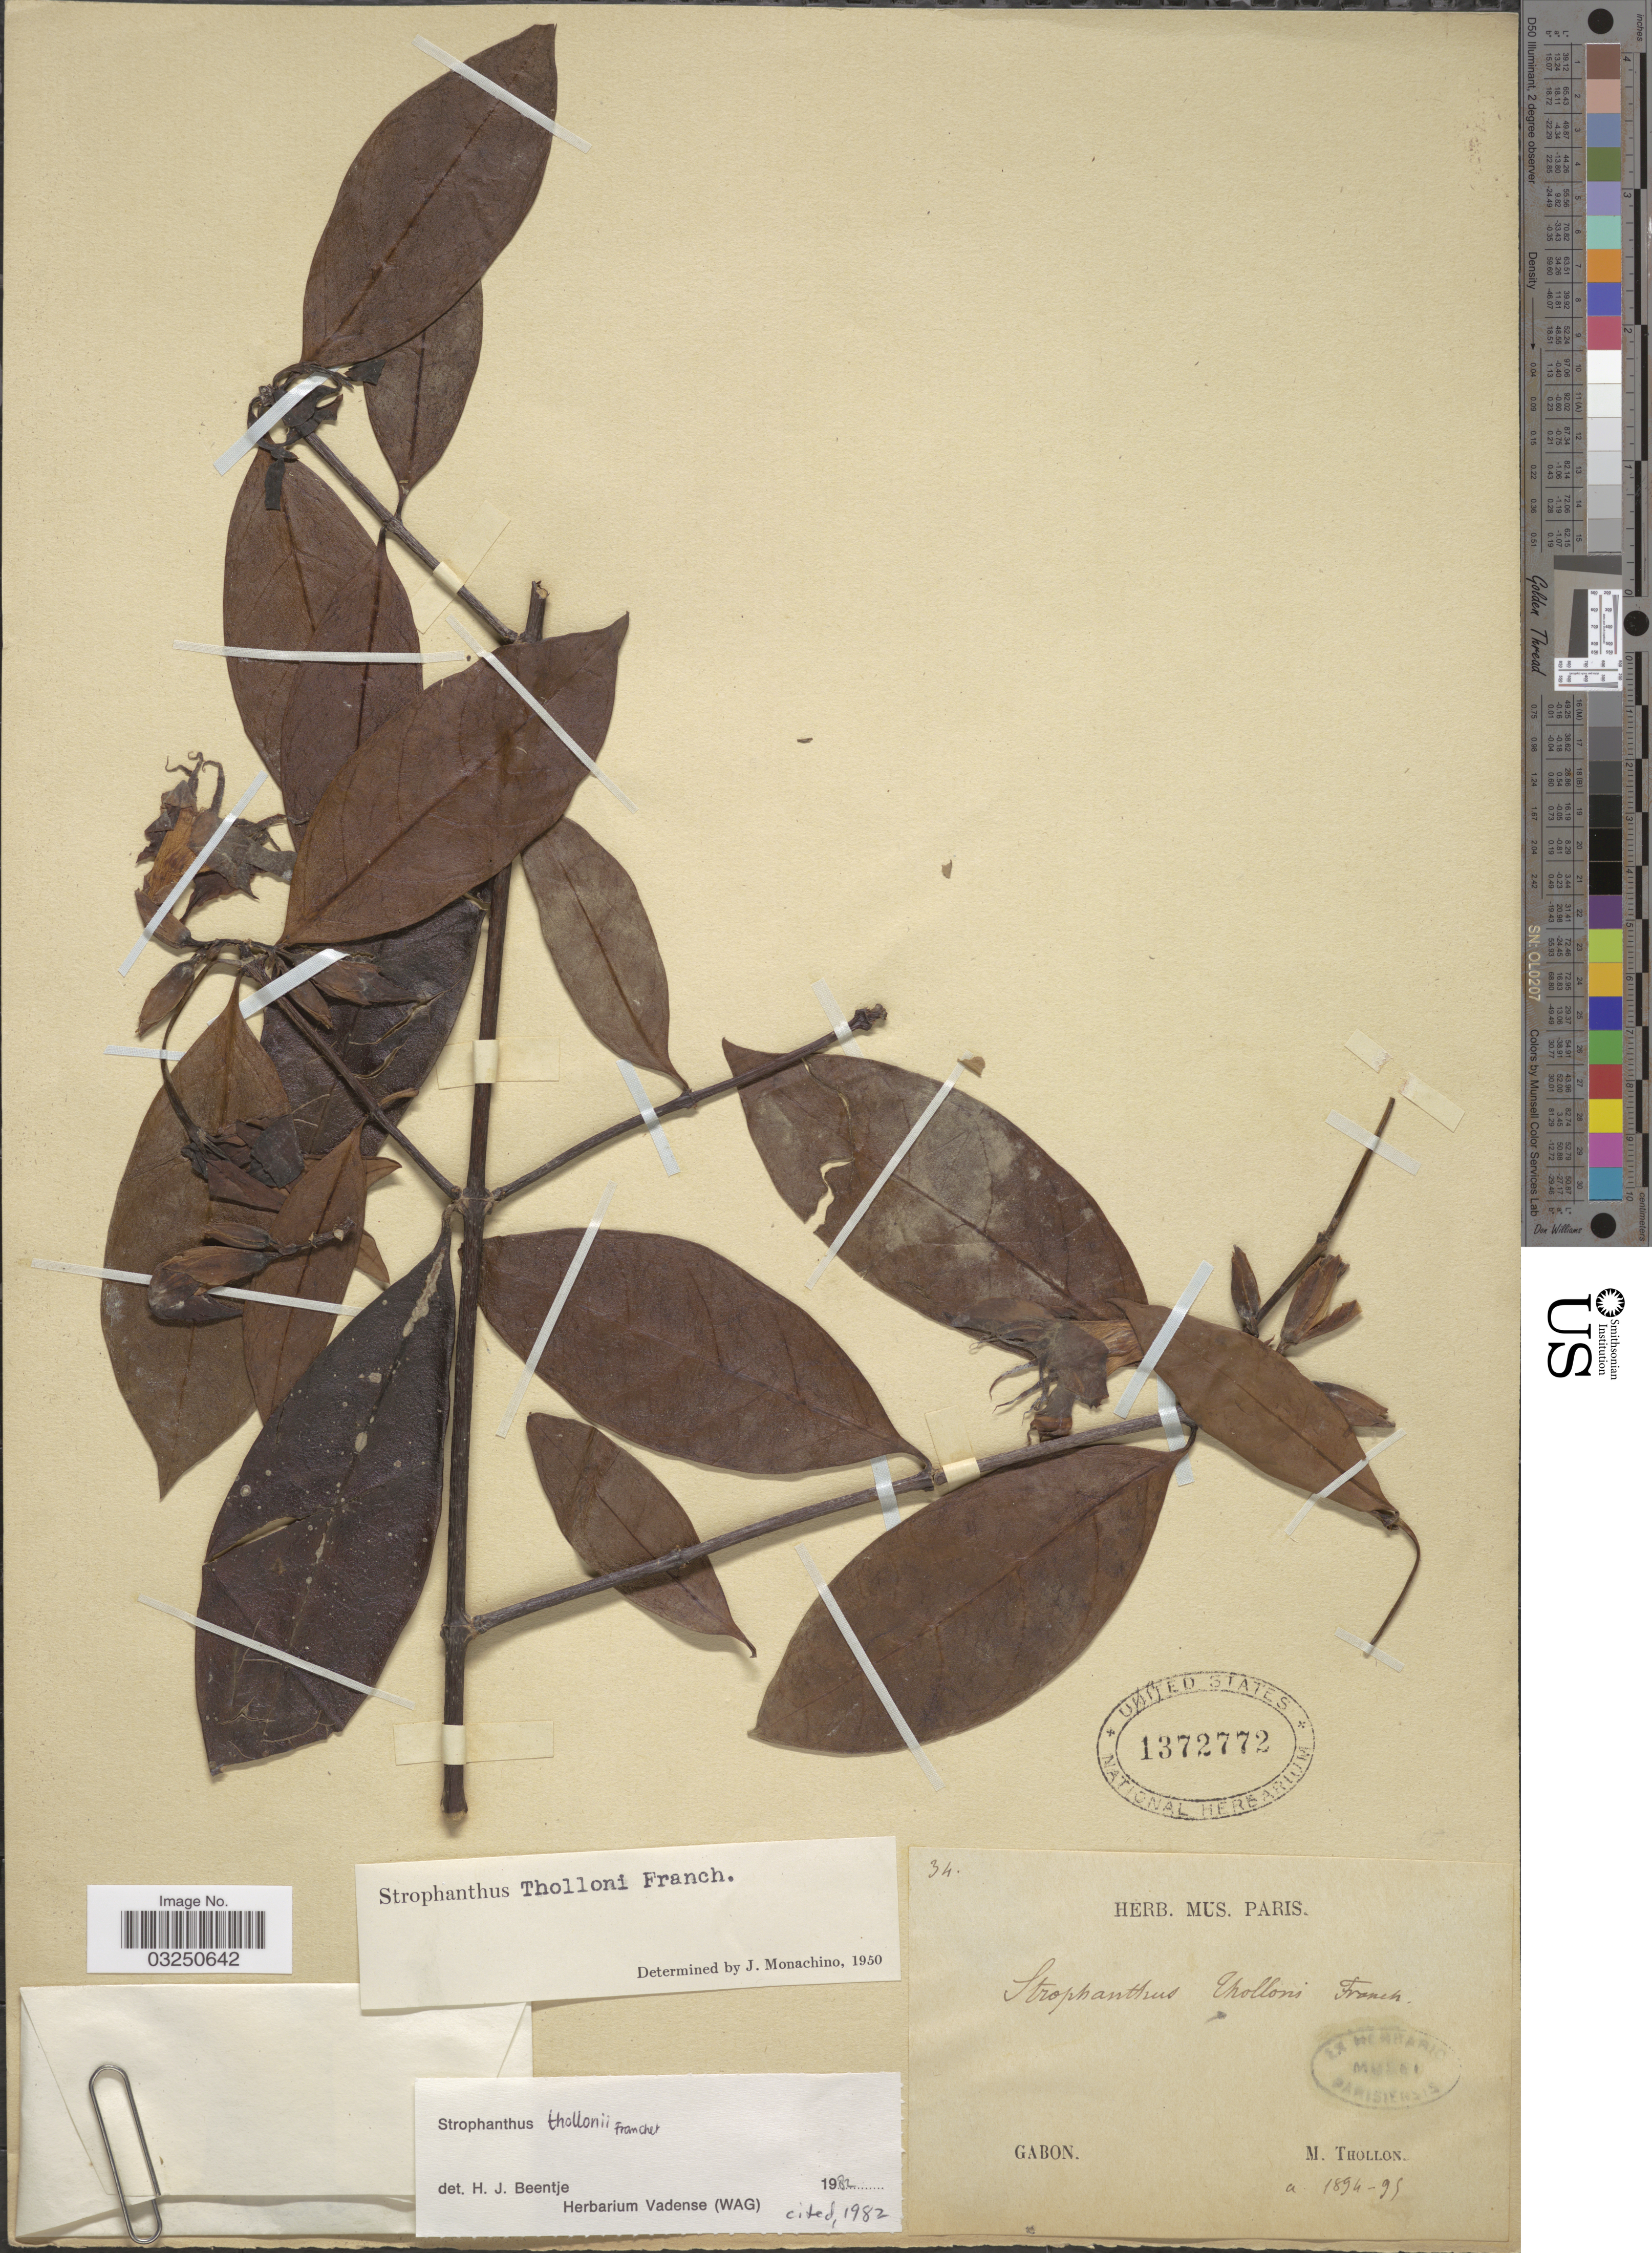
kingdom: Plantae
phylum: Tracheophyta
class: Magnoliopsida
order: Gentianales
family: Apocynaceae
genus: Strophanthus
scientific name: Strophanthus thollonii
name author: Franch.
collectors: M. Thollon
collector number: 34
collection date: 1894/1895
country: Gabon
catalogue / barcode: US 1372772